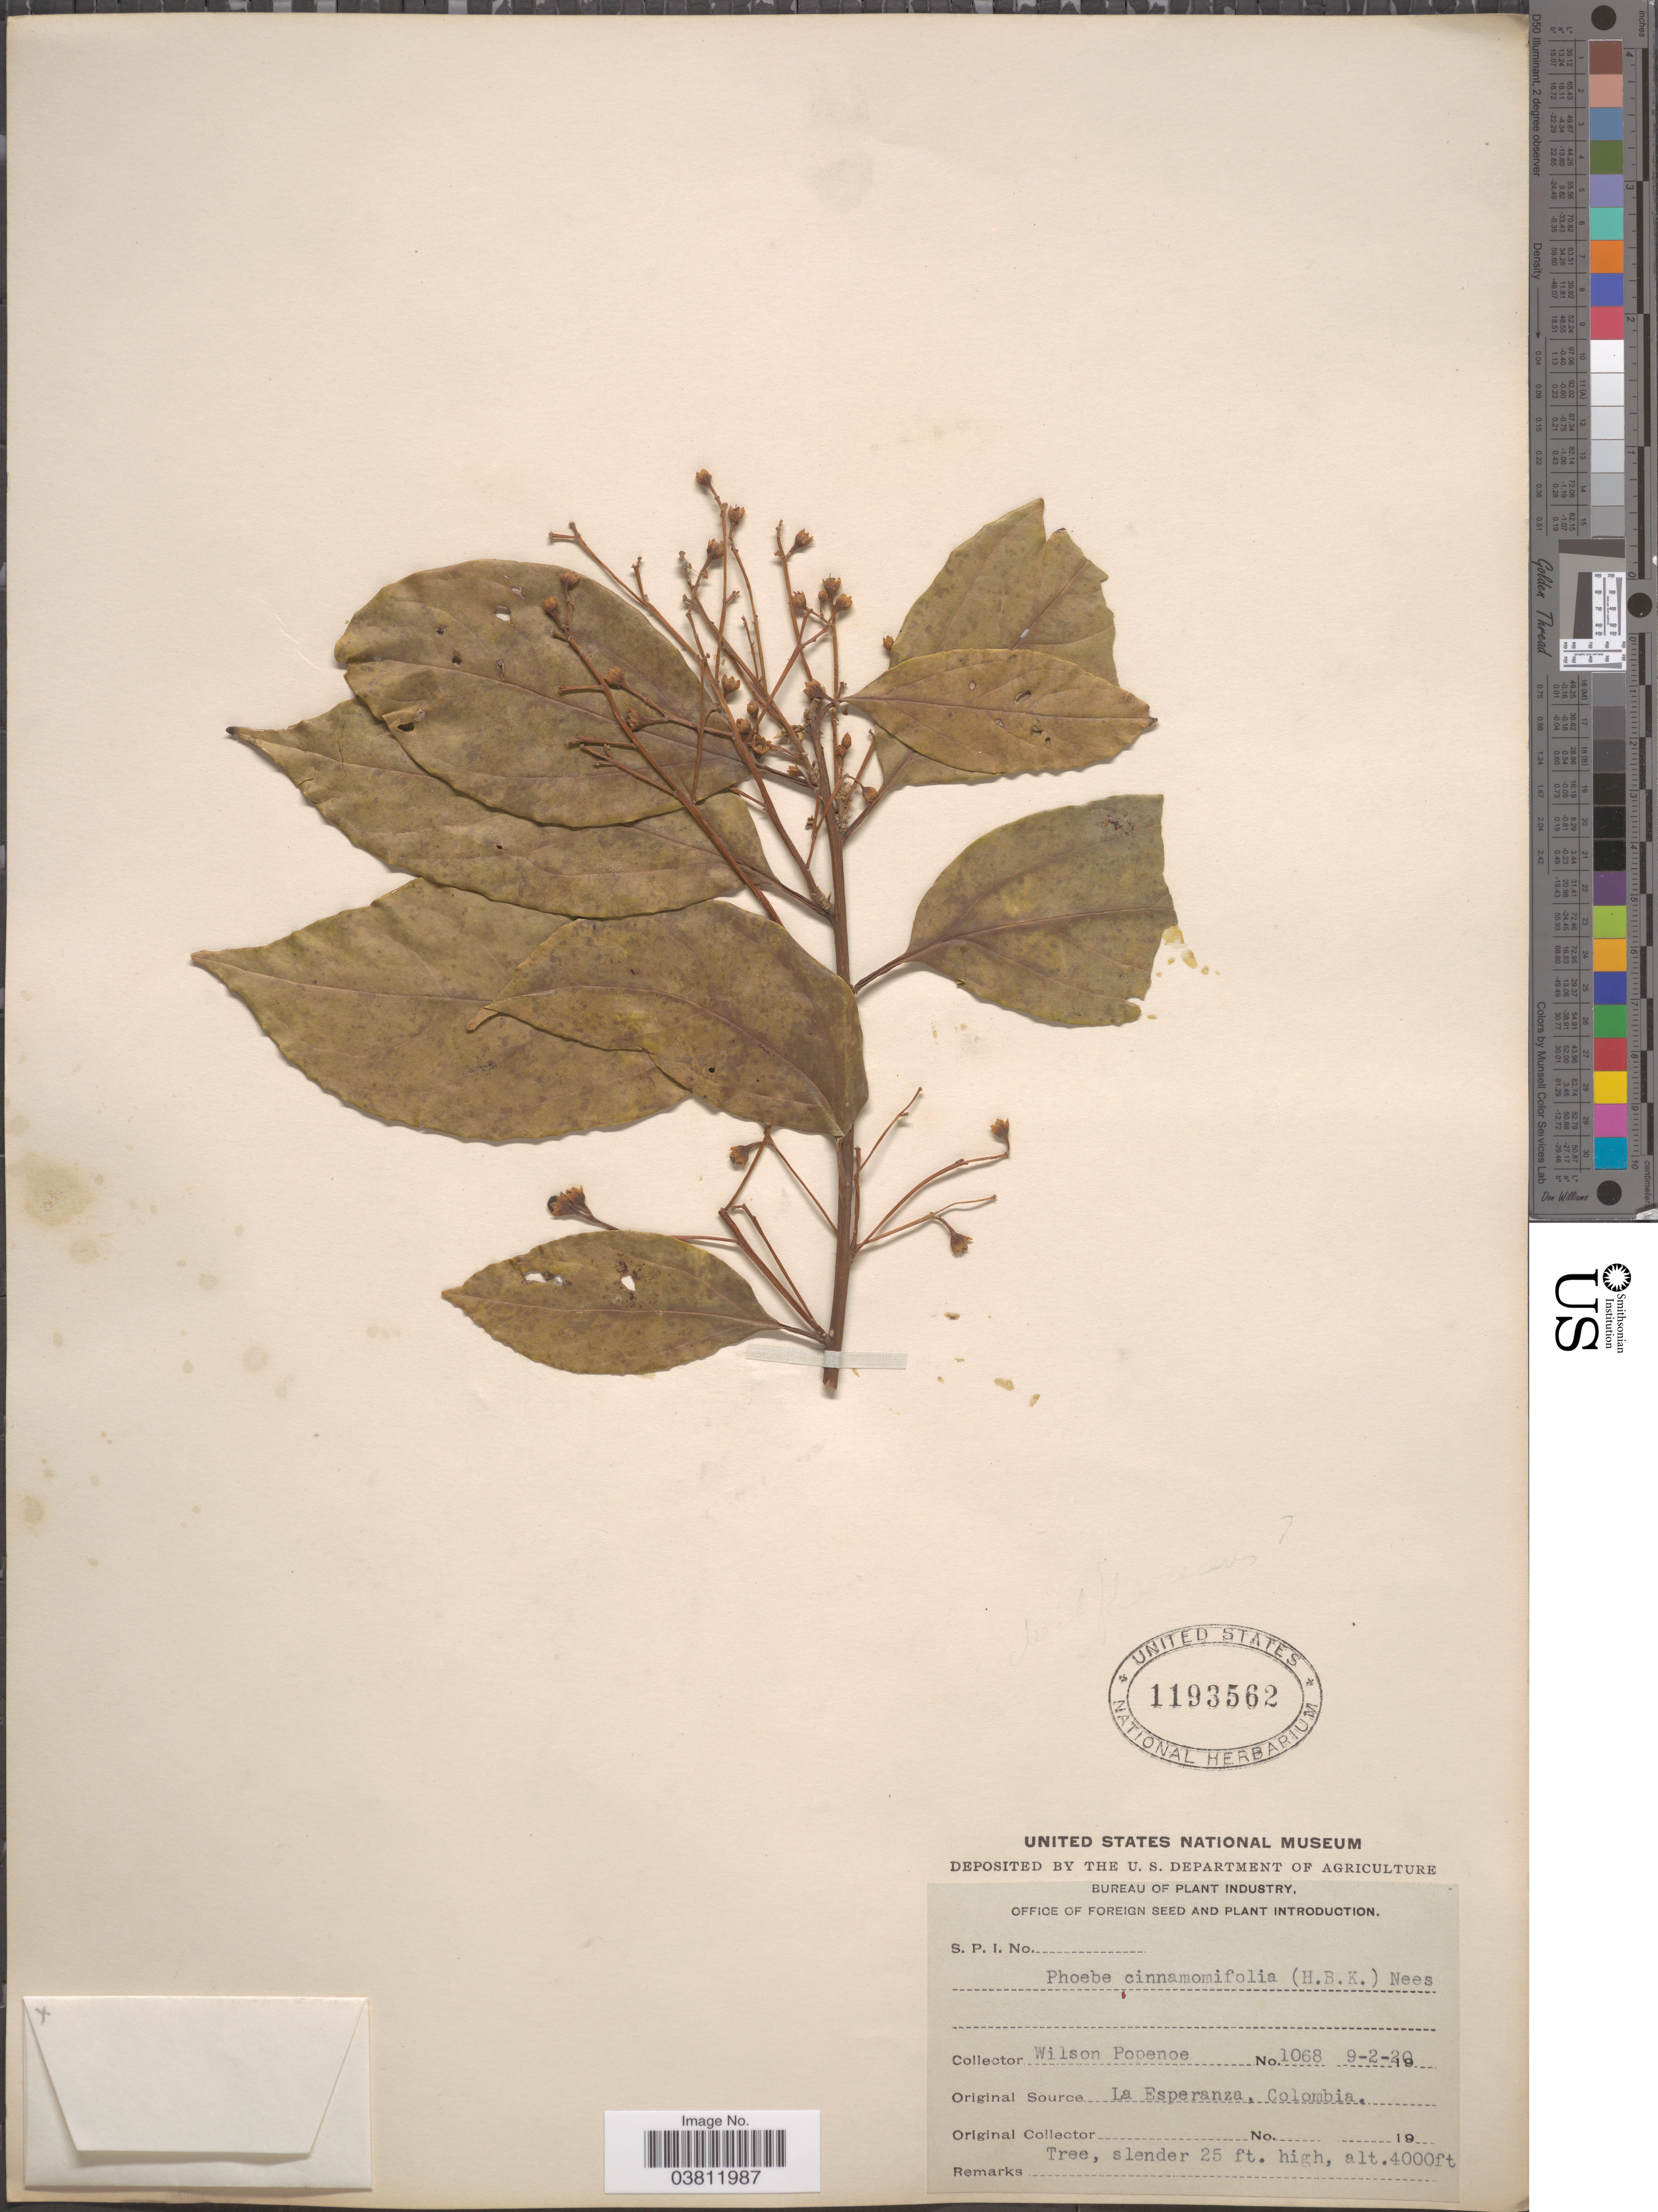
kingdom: Plantae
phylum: Tracheophyta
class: Magnoliopsida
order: Laurales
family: Lauraceae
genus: Phoebe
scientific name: Phoebe cinnamomifolia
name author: (Kunth) Nees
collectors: F. Popenoe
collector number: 1068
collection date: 1920-02-09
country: Colombia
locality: La Esperanza.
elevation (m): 1219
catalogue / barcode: US 1193562